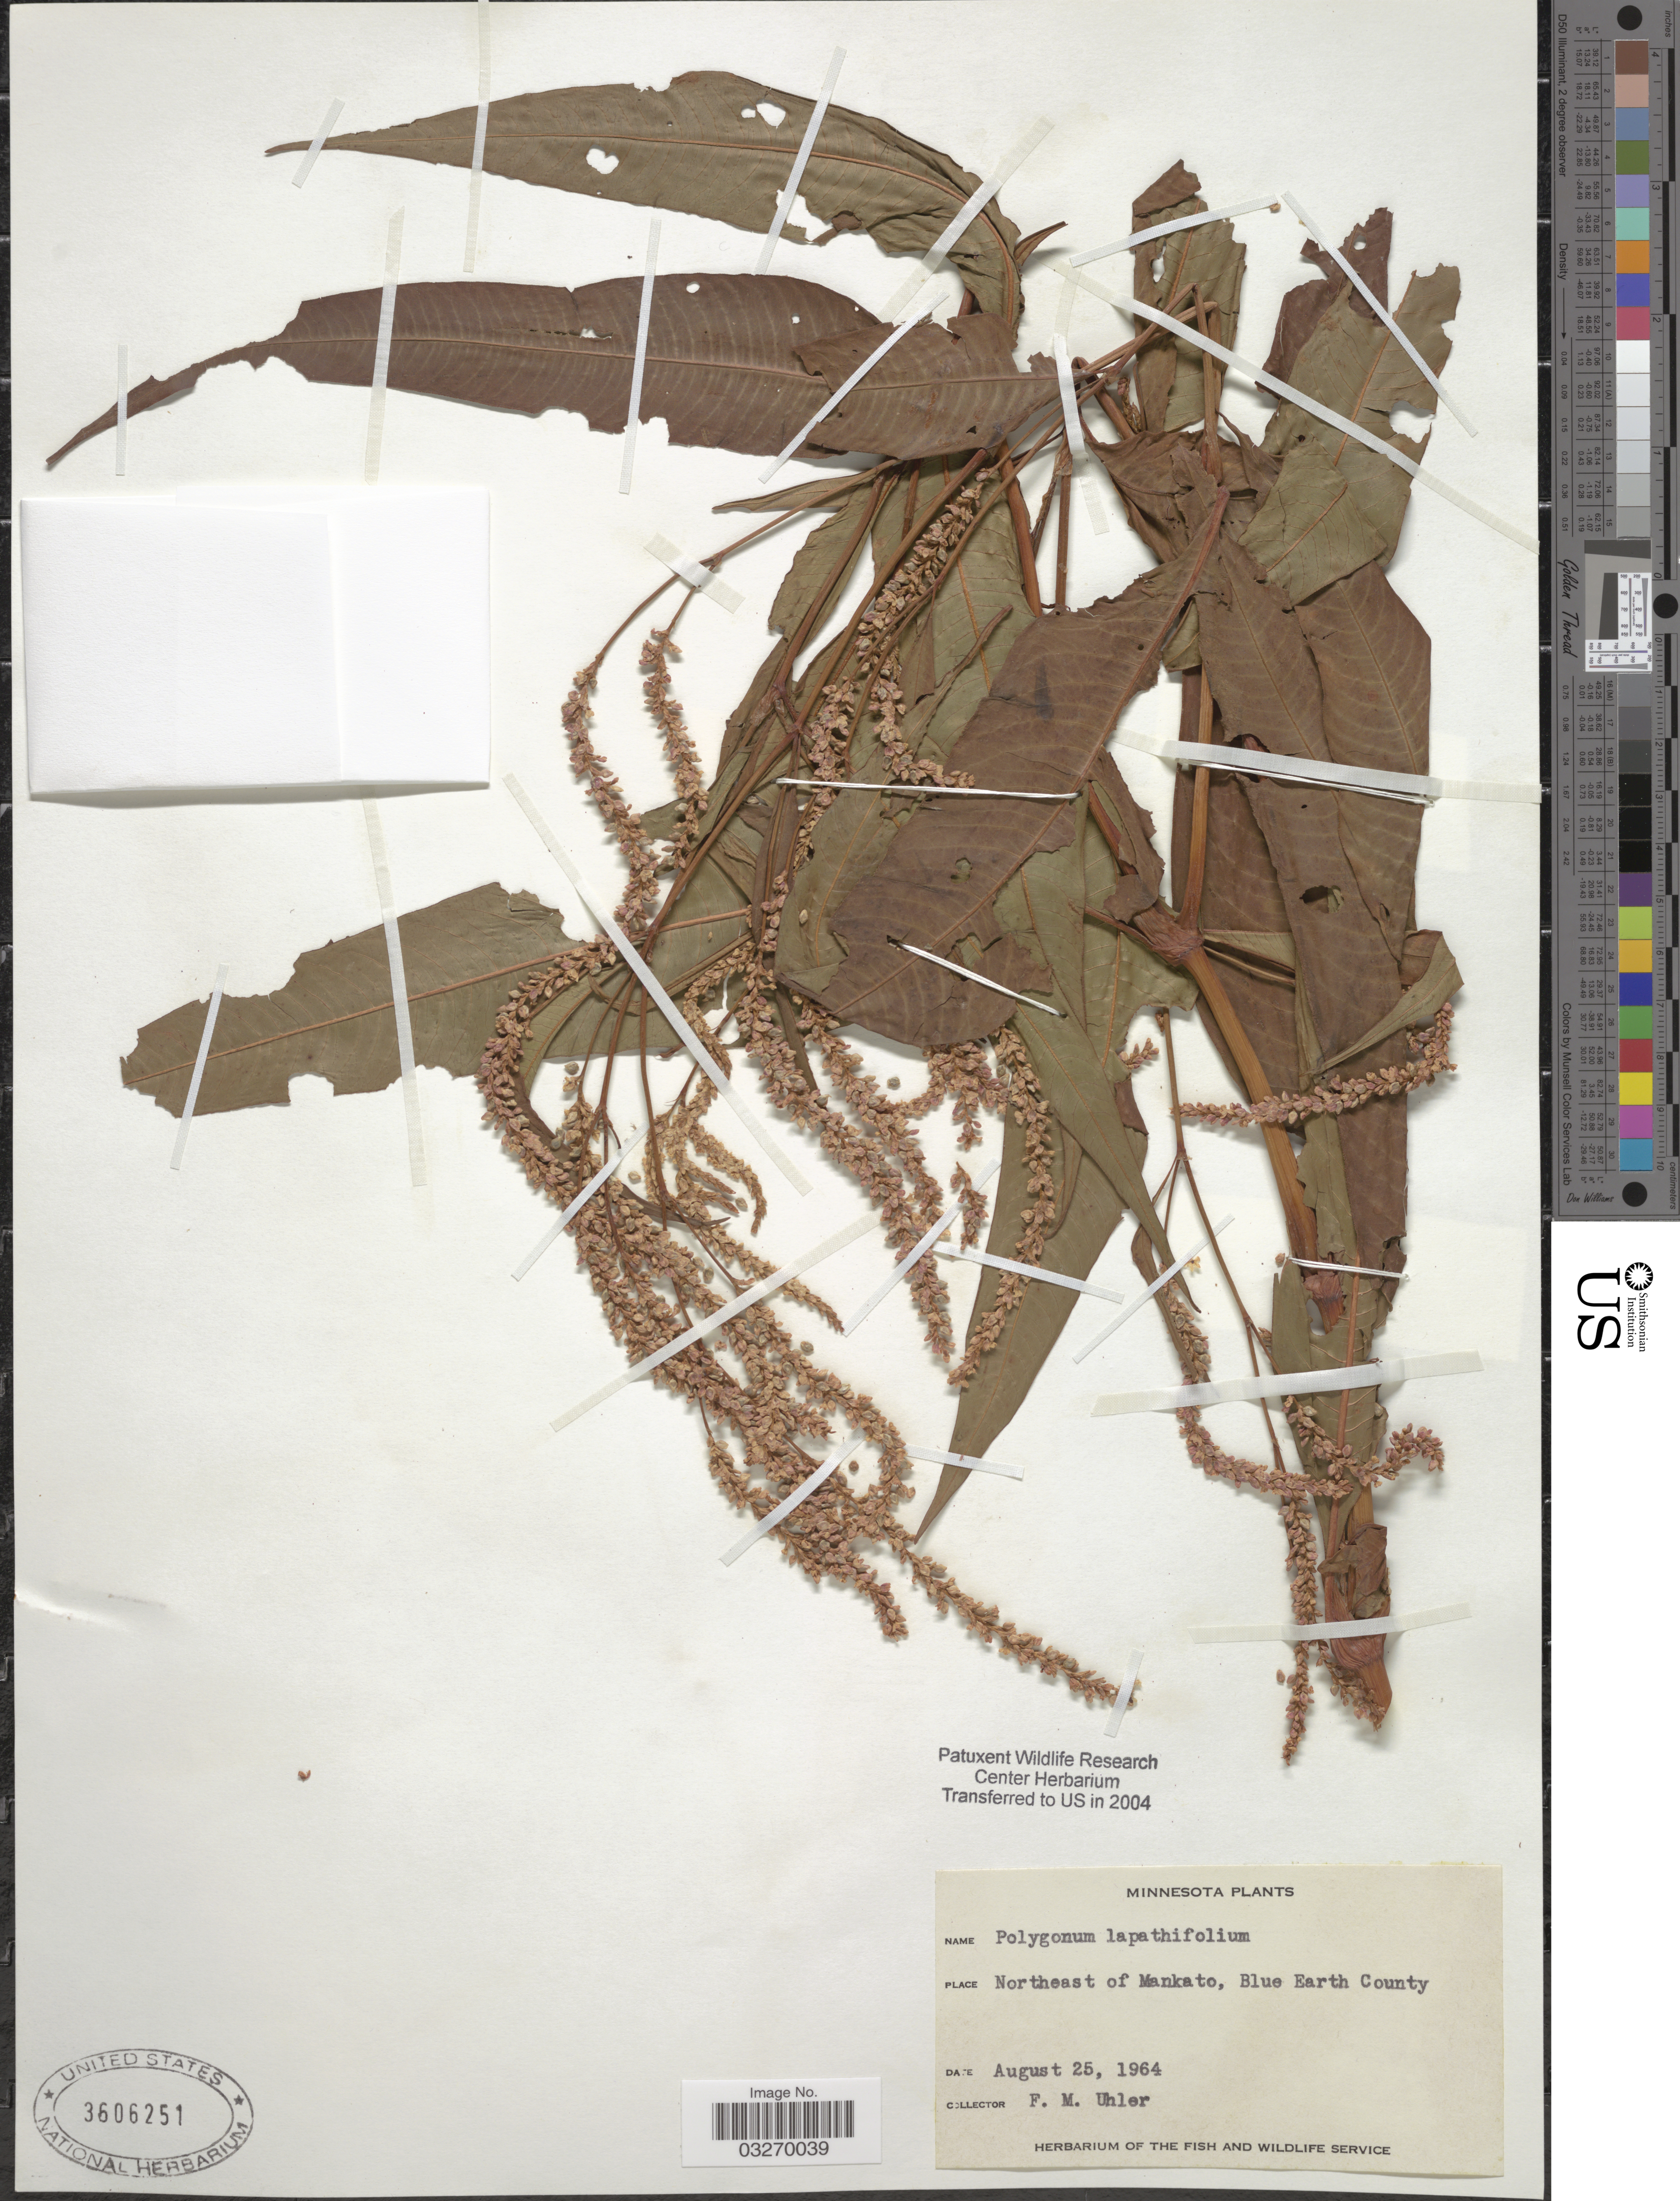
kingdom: Plantae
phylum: Tracheophyta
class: Magnoliopsida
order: Caryophyllales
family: Polygonaceae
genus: Persicaria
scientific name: Persicaria lapathifolia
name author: (L.) Delarbre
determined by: Atha, D. E.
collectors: F. M. Uhler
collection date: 1964-08-25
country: United States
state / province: Minnesota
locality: Northeast of Mankato, Blue Earth County.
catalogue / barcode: US 3606251